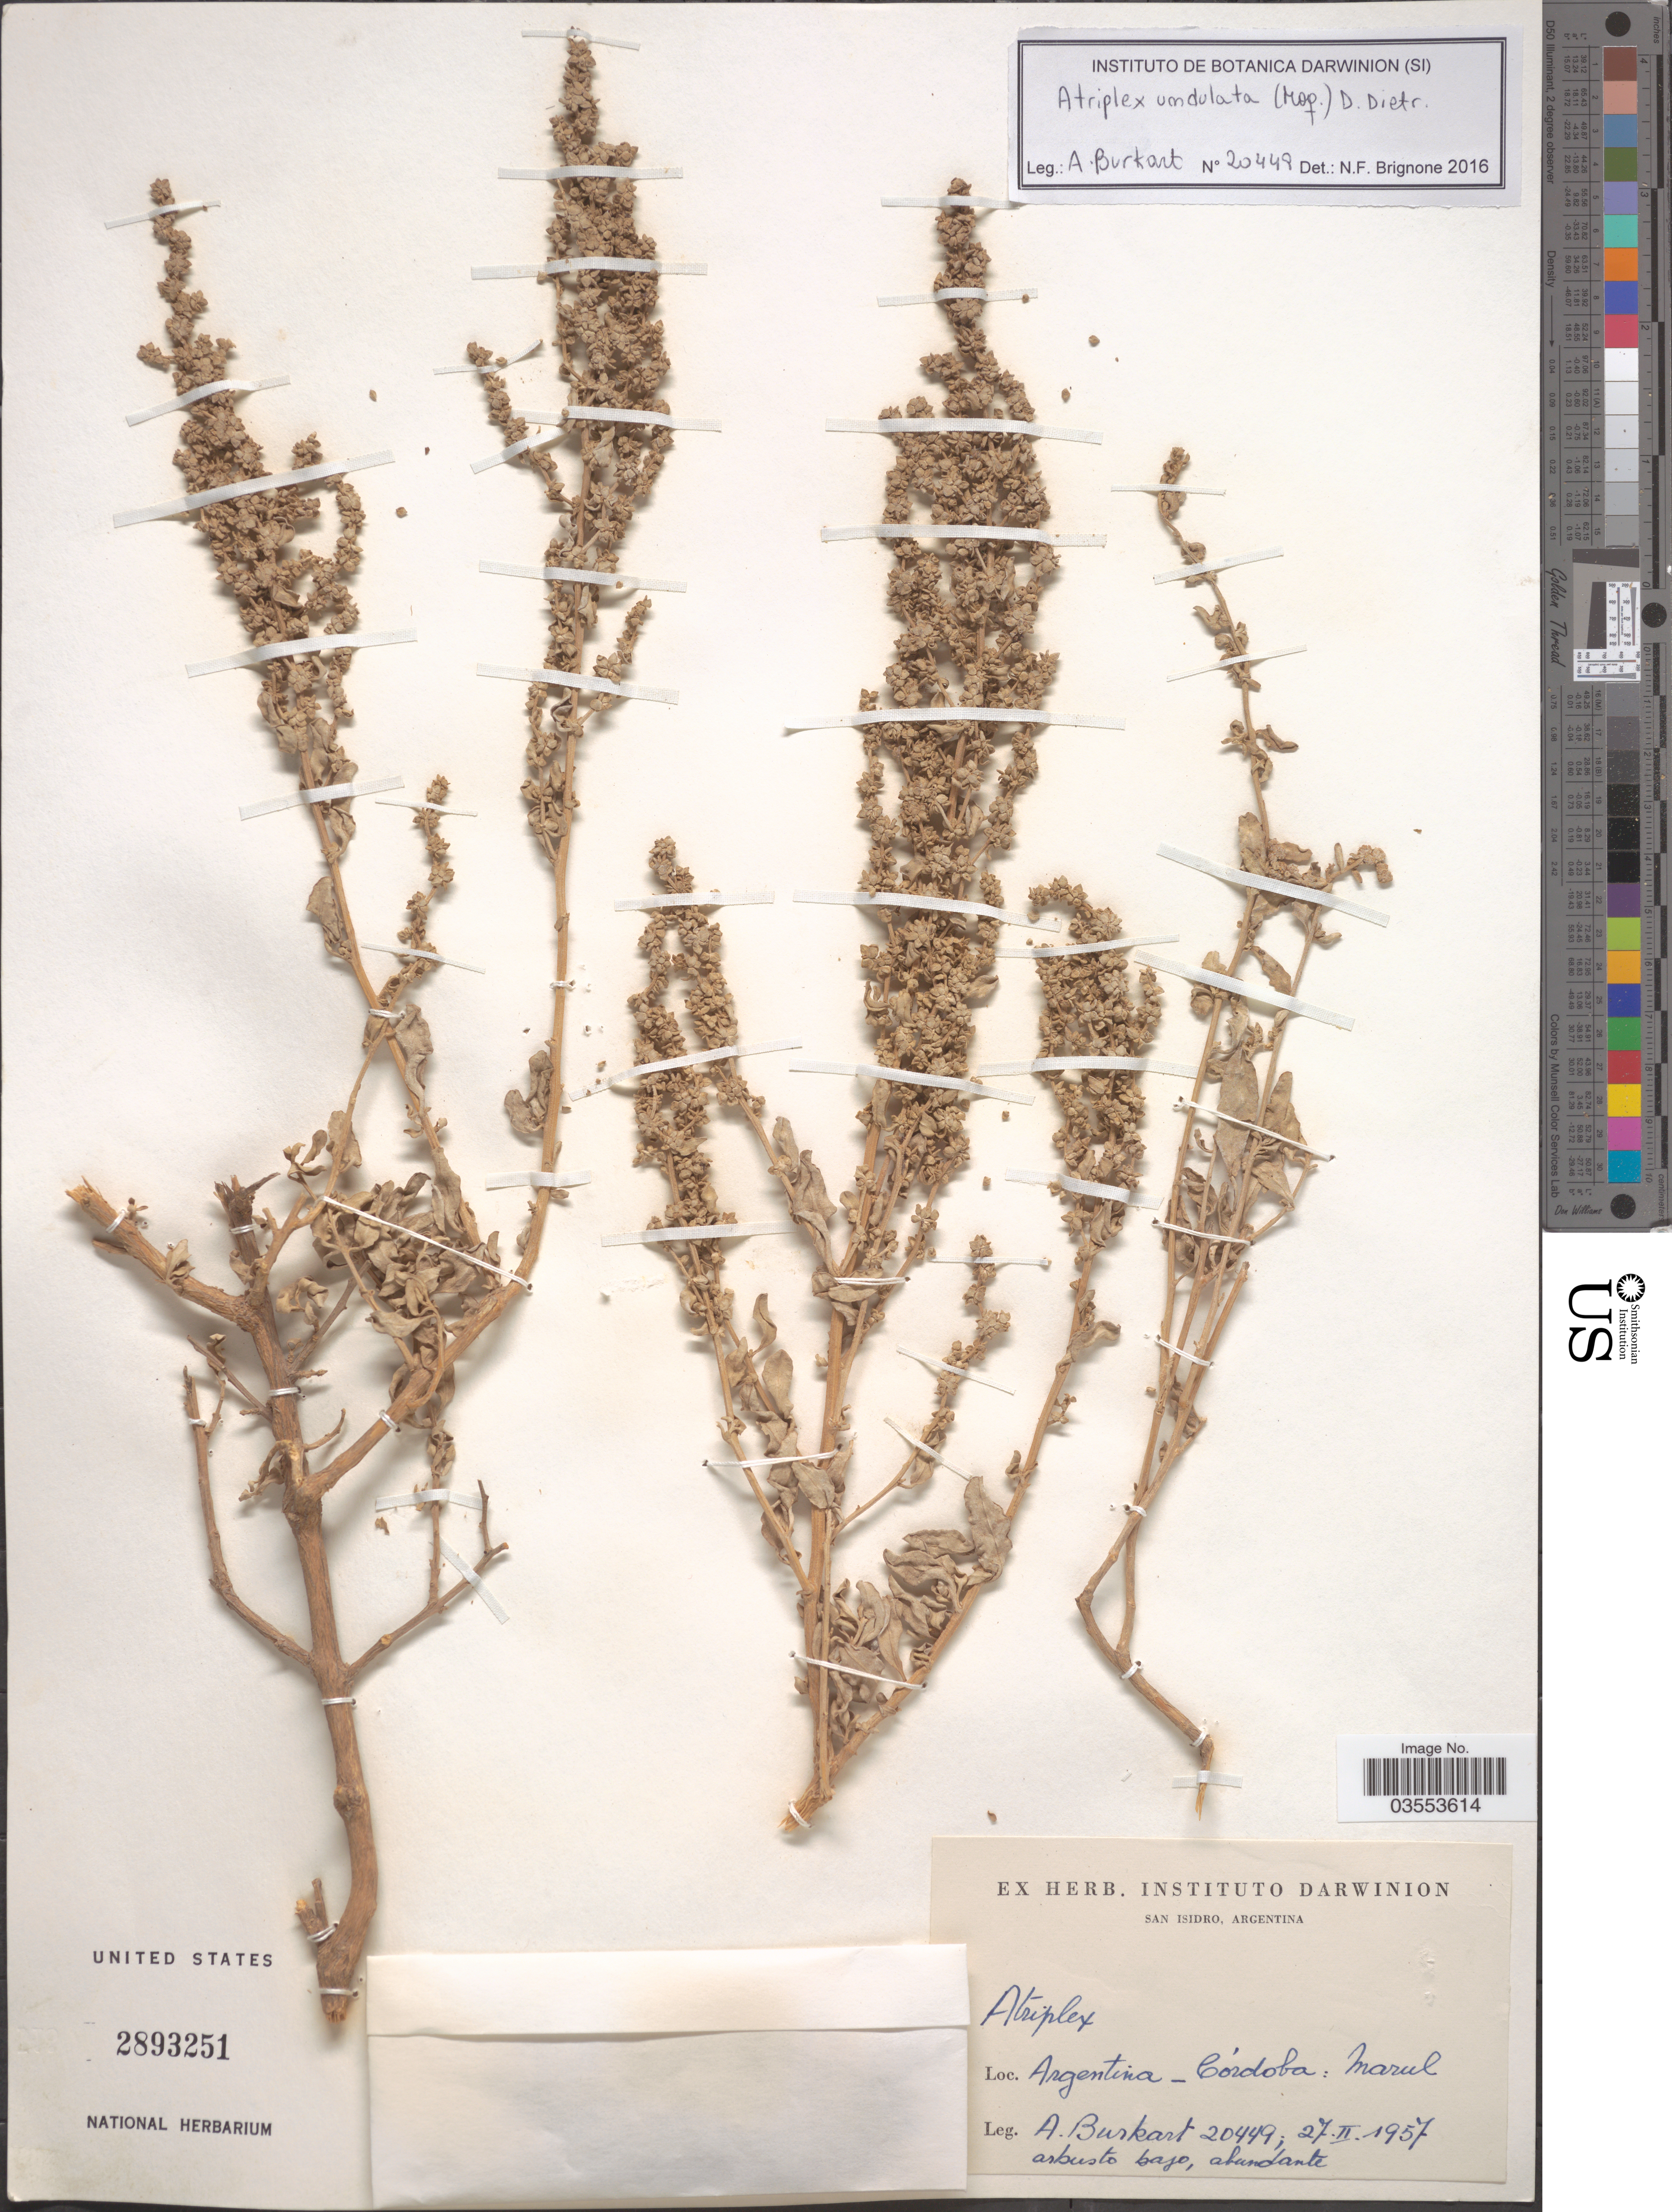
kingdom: Plantae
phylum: Tracheophyta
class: Magnoliopsida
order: Caryophyllales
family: Amaranthaceae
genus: Atriplex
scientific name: Atriplex sp.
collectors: A. E. Burkart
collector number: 20449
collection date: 1957-02-27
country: Argentina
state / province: Cordoba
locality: Marul.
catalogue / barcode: US 2893251